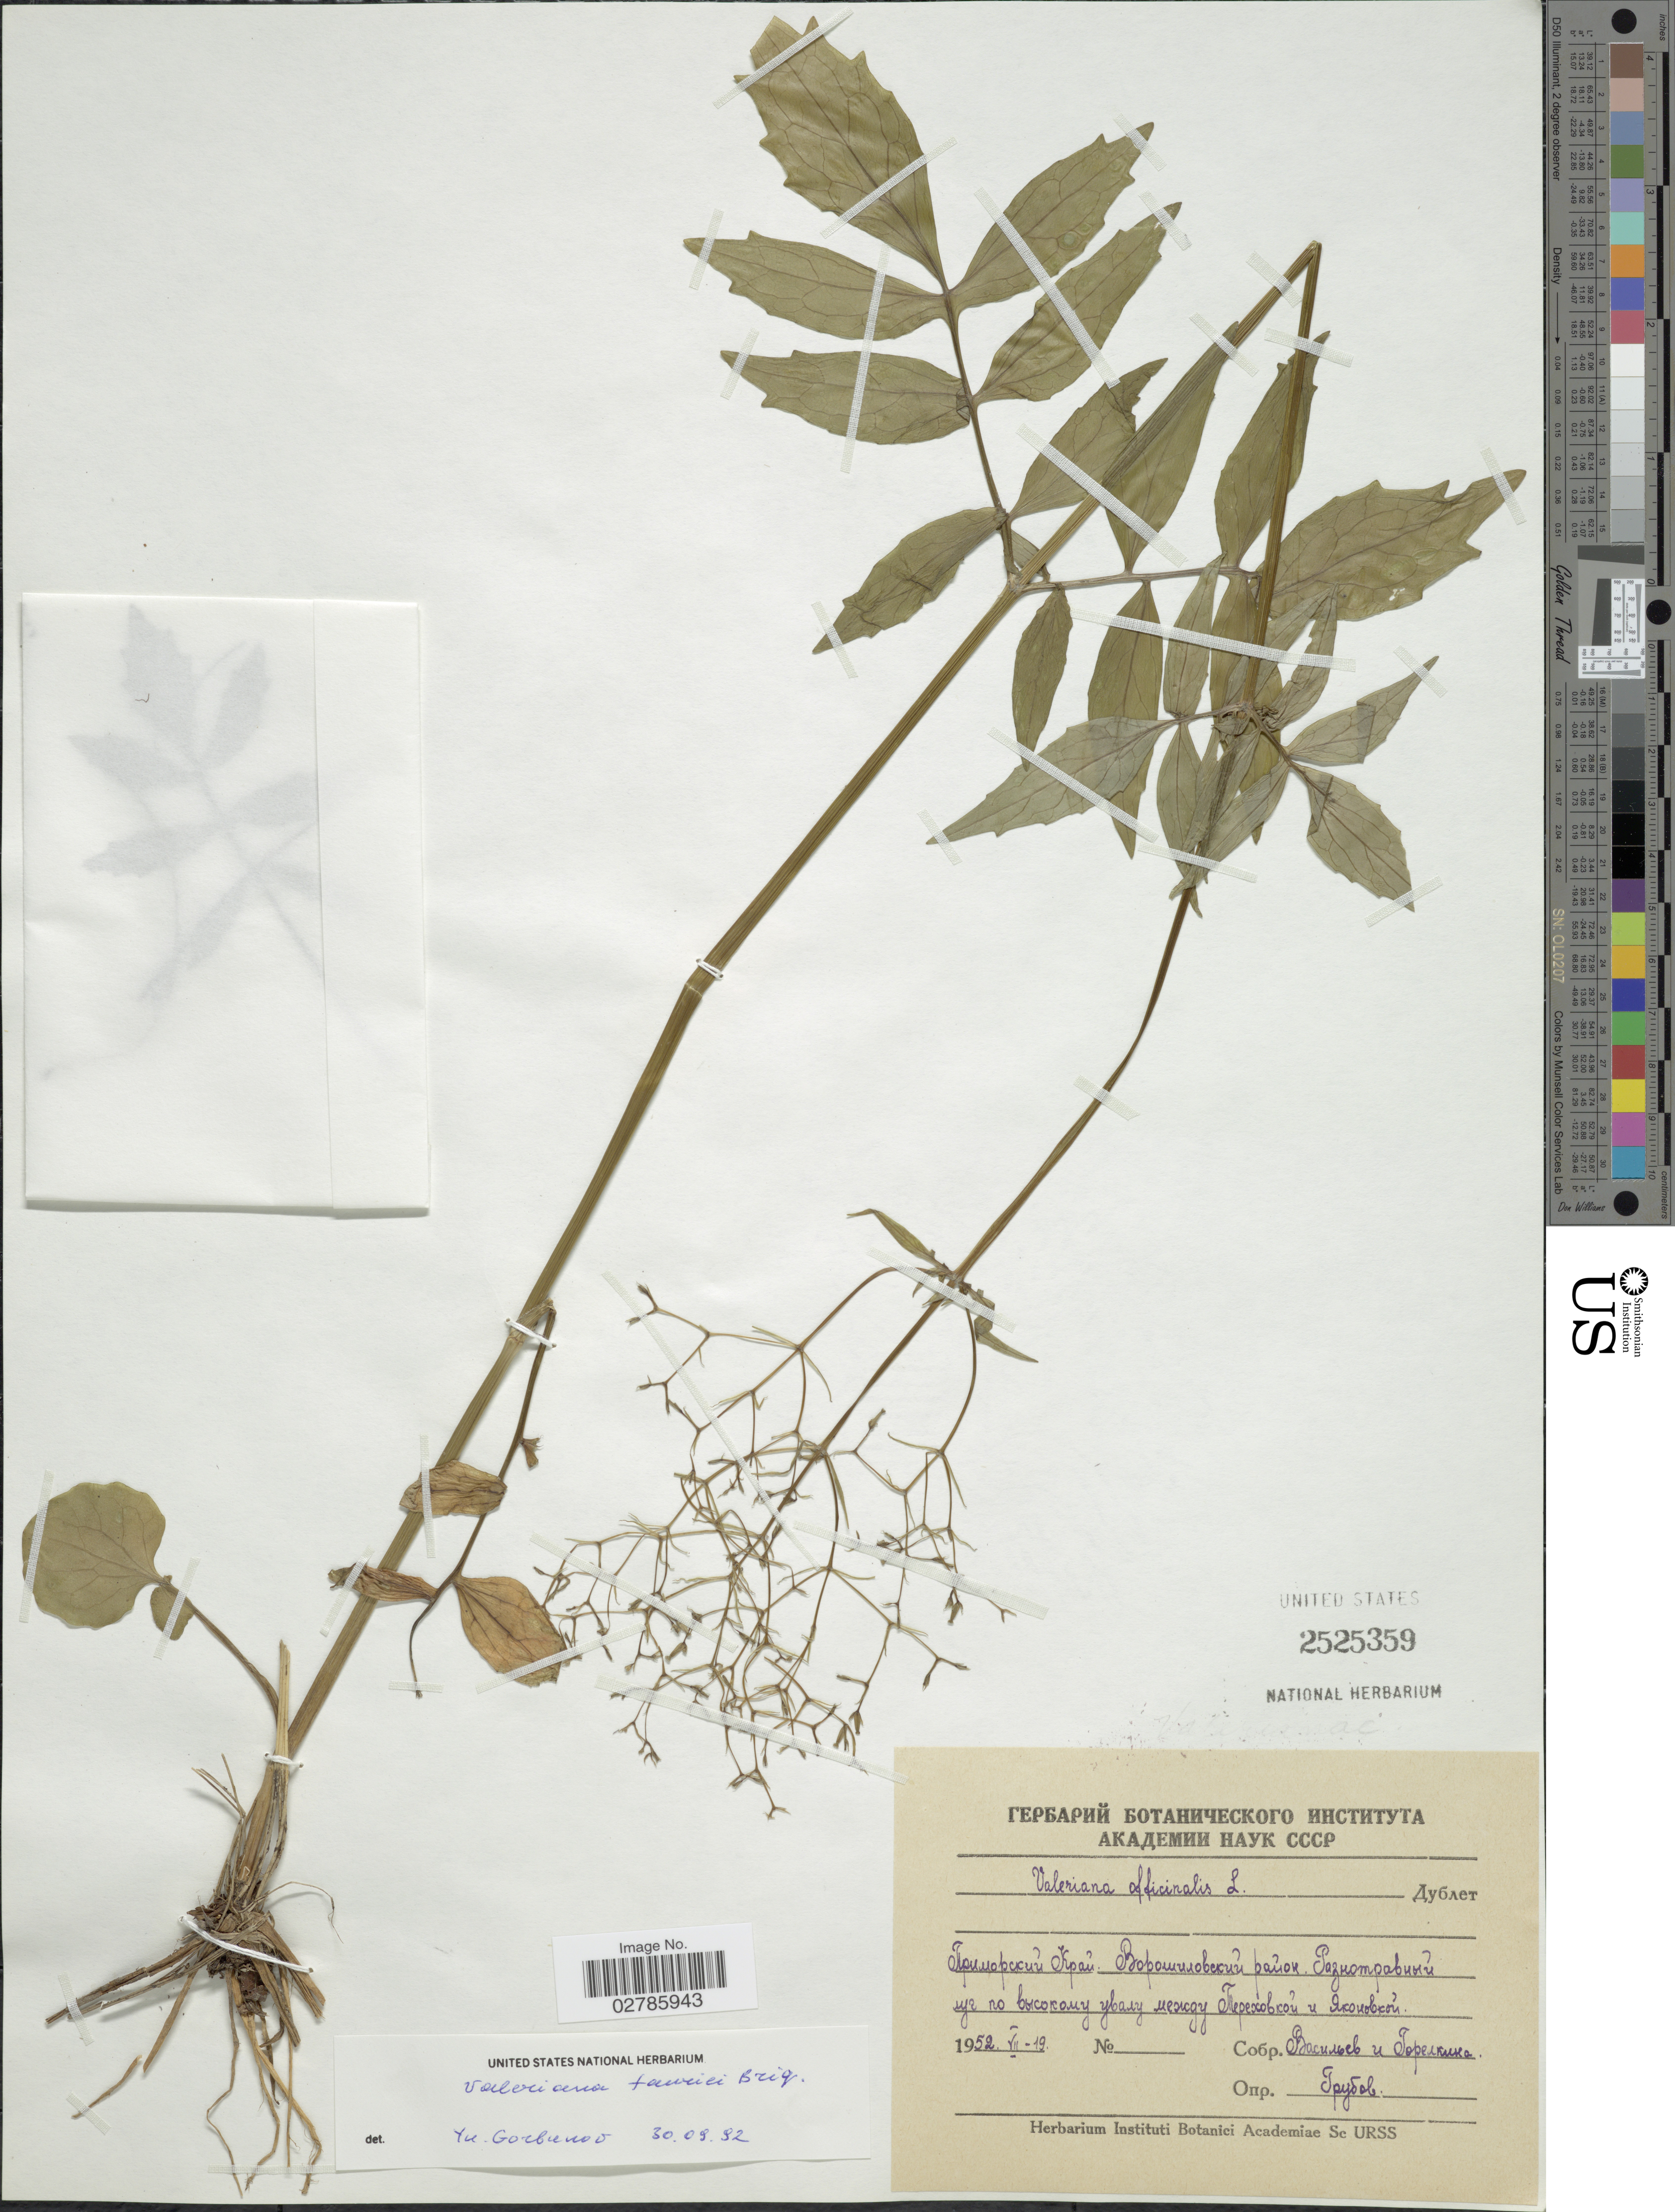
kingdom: Plantae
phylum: Tracheophyta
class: Magnoliopsida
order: Dipsacales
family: Caprifoliaceae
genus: Valeriana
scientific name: Valeriana fauriei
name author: Briq.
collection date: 1952-07-19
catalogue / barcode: US 2525359